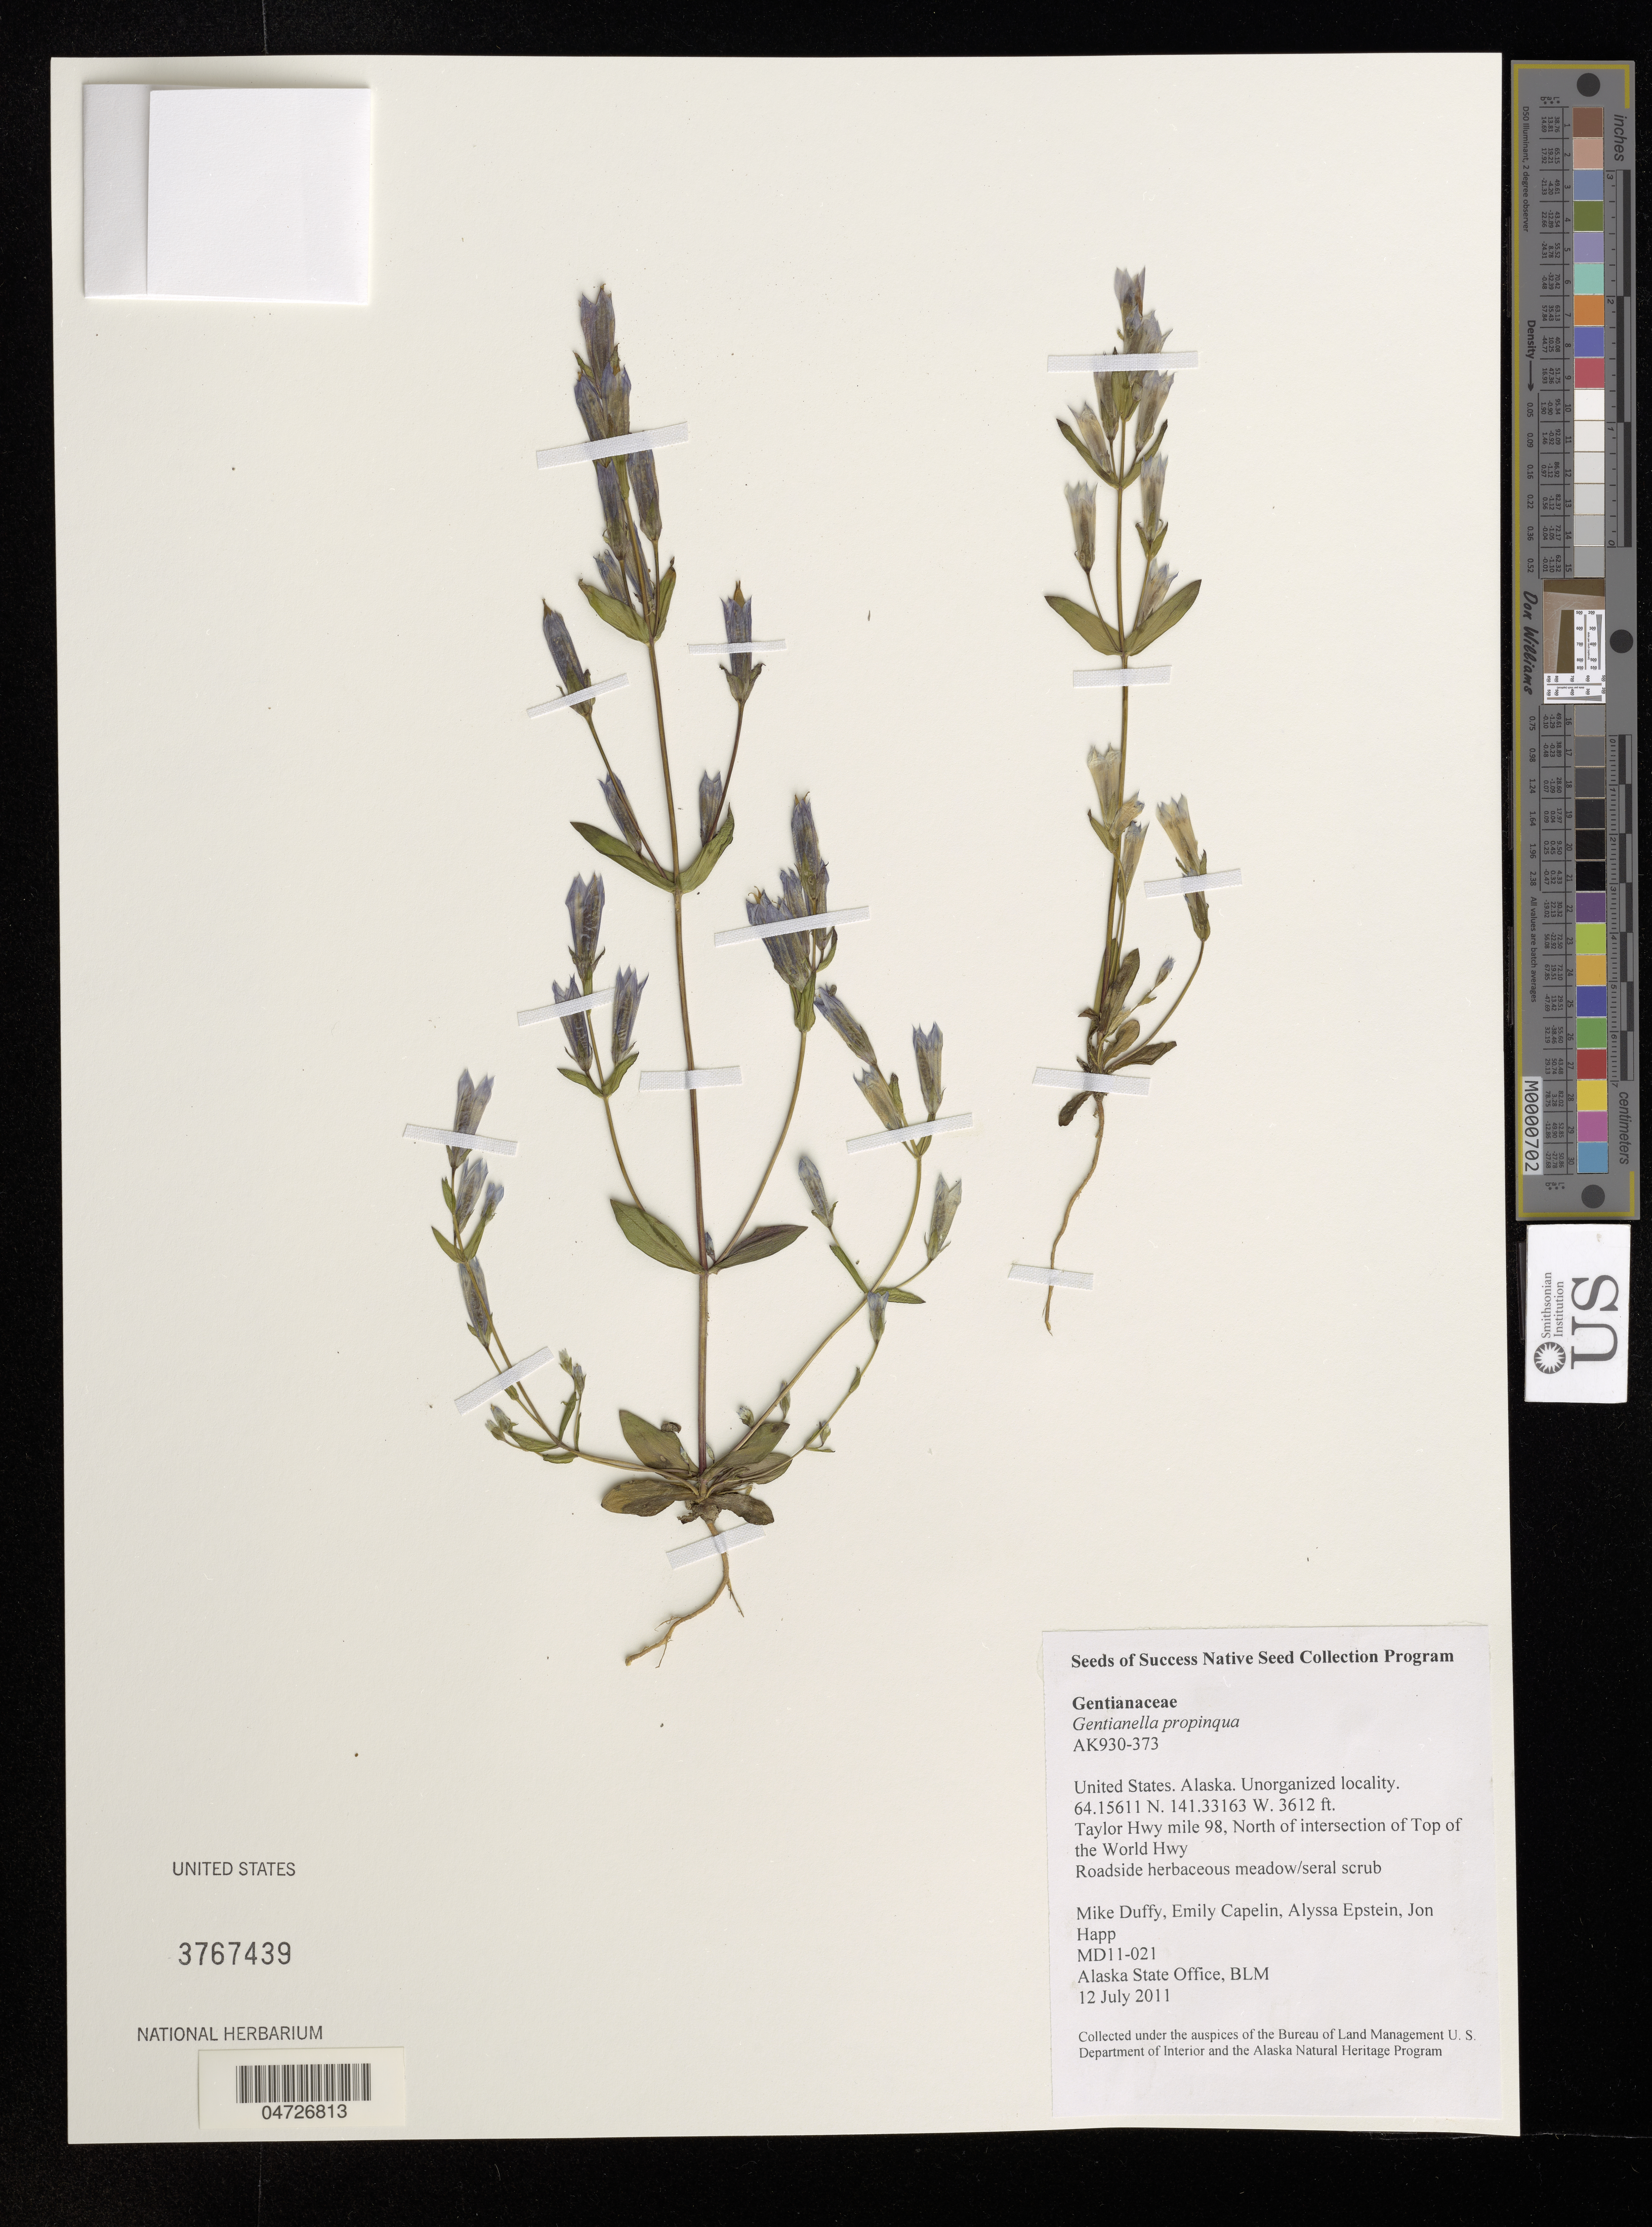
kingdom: Plantae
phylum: Tracheophyta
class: Magnoliopsida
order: Gentianales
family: Gentianaceae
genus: Gentianella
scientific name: Gentianella propinqua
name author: (Richardson) J.M. Gillett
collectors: M. Duffy, E. Capelin, A. Epstein & J. Happ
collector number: MD11-021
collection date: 2011-07-12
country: United States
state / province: Alaska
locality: Unorganized locality. Taylor Hwy mile 98, North of intersection of Top of the World Hwy.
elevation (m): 1101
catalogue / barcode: US 3767439